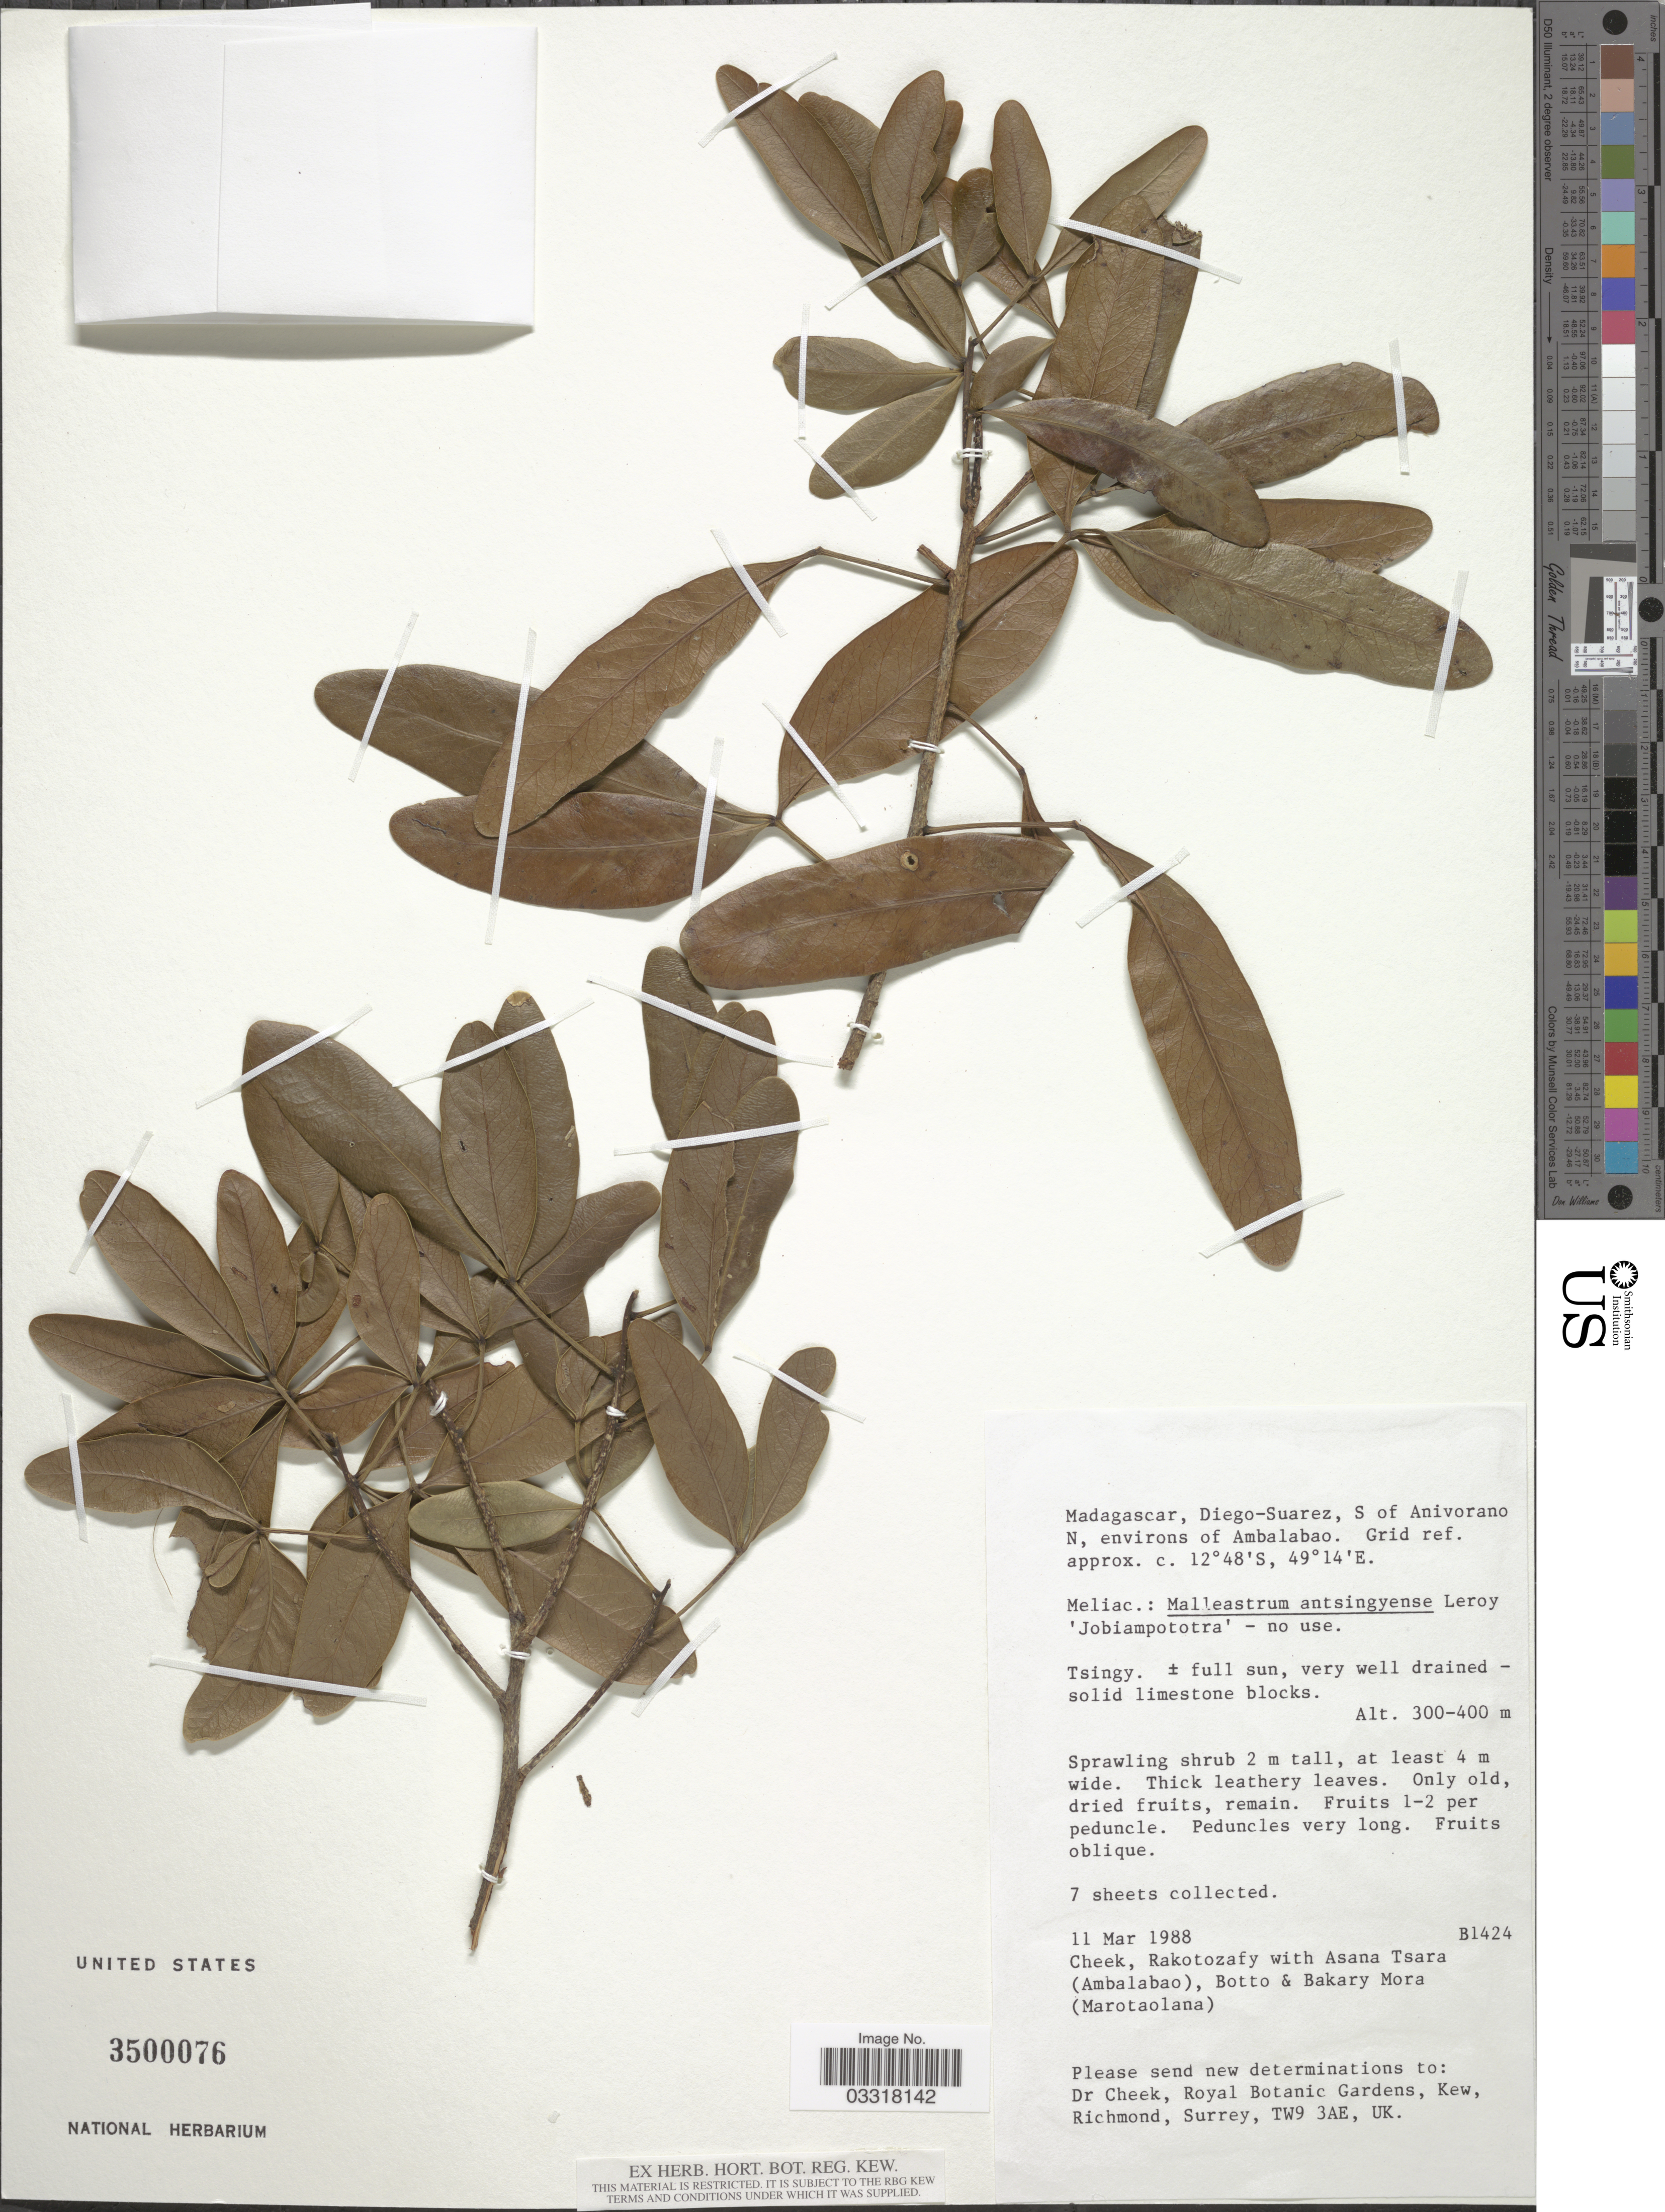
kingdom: Plantae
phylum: Tracheophyta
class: Magnoliopsida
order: Sapindales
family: Meliaceae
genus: Malleastrum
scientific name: Malleastrum antsingyense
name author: J.-F. Leroy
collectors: -. Cheek, Rakotozafy, A. Tsara, Botto & B. Mora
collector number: B1424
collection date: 1988-03-11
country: Madagascar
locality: Diego-Suarez, S of Anivorano N, environs of Ambalabao.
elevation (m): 300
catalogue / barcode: US 3500076